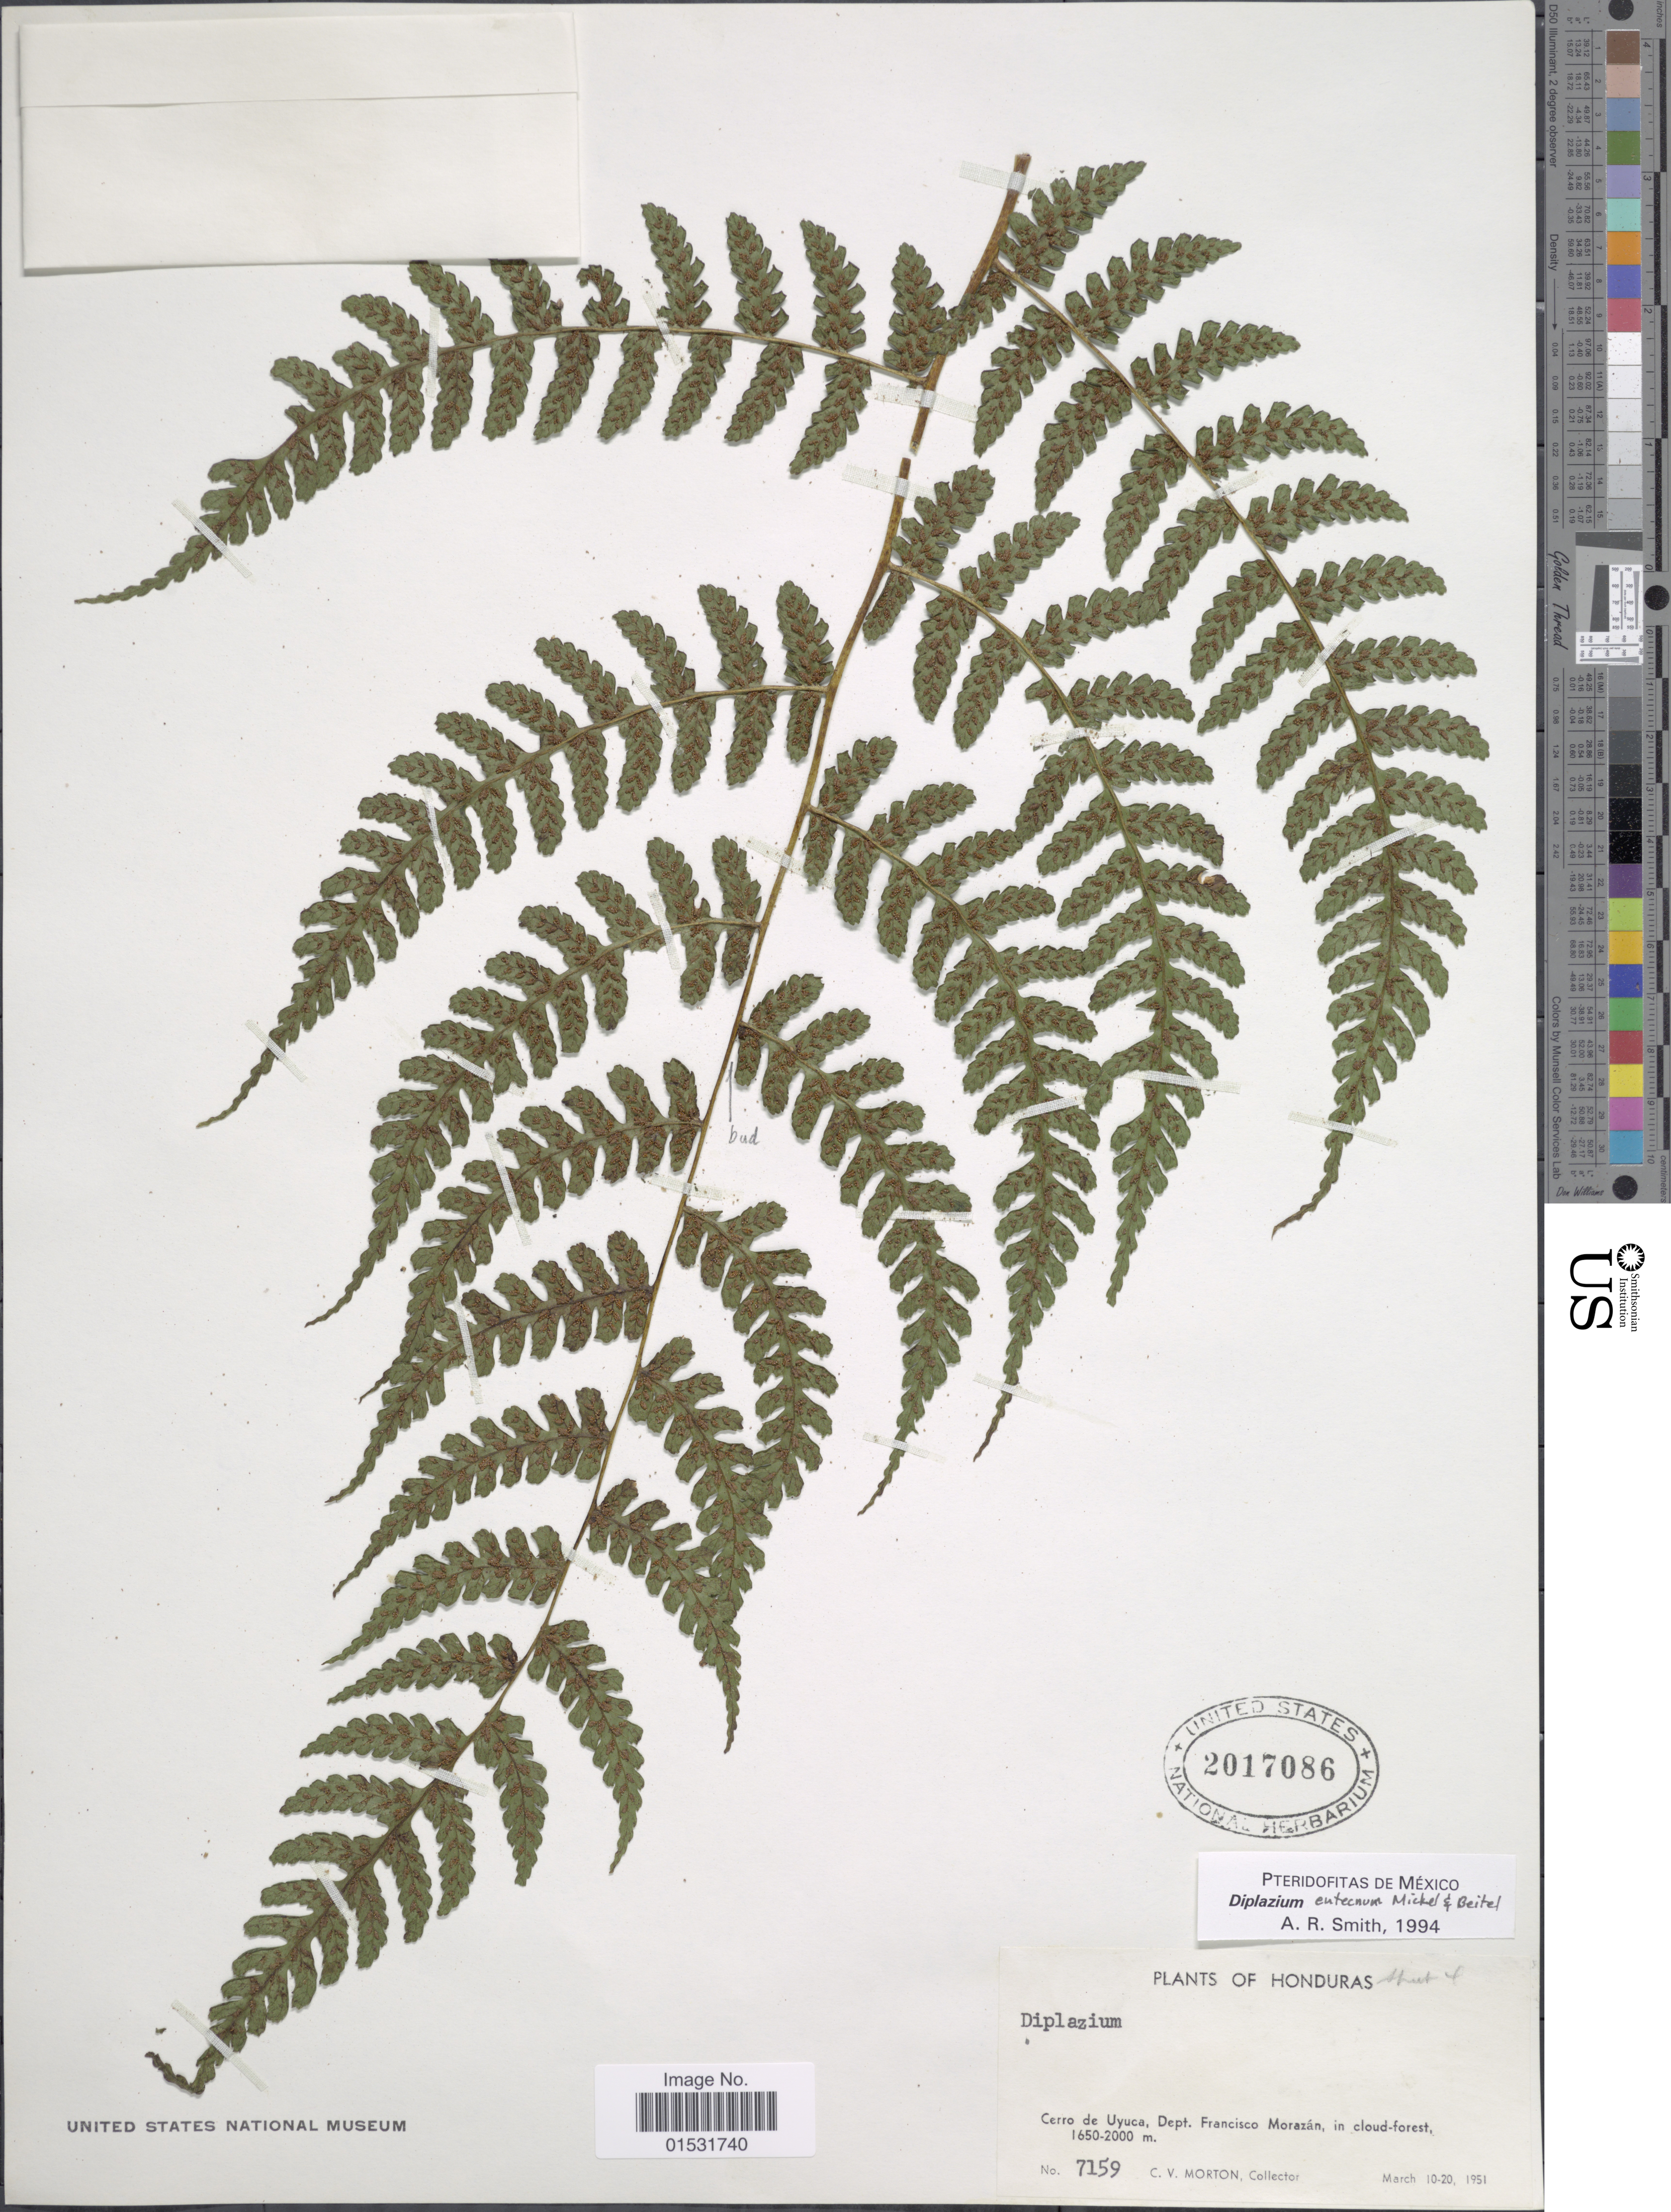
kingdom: Plantae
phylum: Tracheophyta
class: Polypodiopsida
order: Polypodiales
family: Athyriaceae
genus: Diplazium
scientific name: Diplazium entectum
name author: Mickel & Beitel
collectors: C. V. Morton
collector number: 7159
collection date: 1951-03-10/1951-03-20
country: Honduras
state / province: Fco. Morazán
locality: Cerro de Uyuca, Dept. Francisco Morazan.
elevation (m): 1650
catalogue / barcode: US 2017086